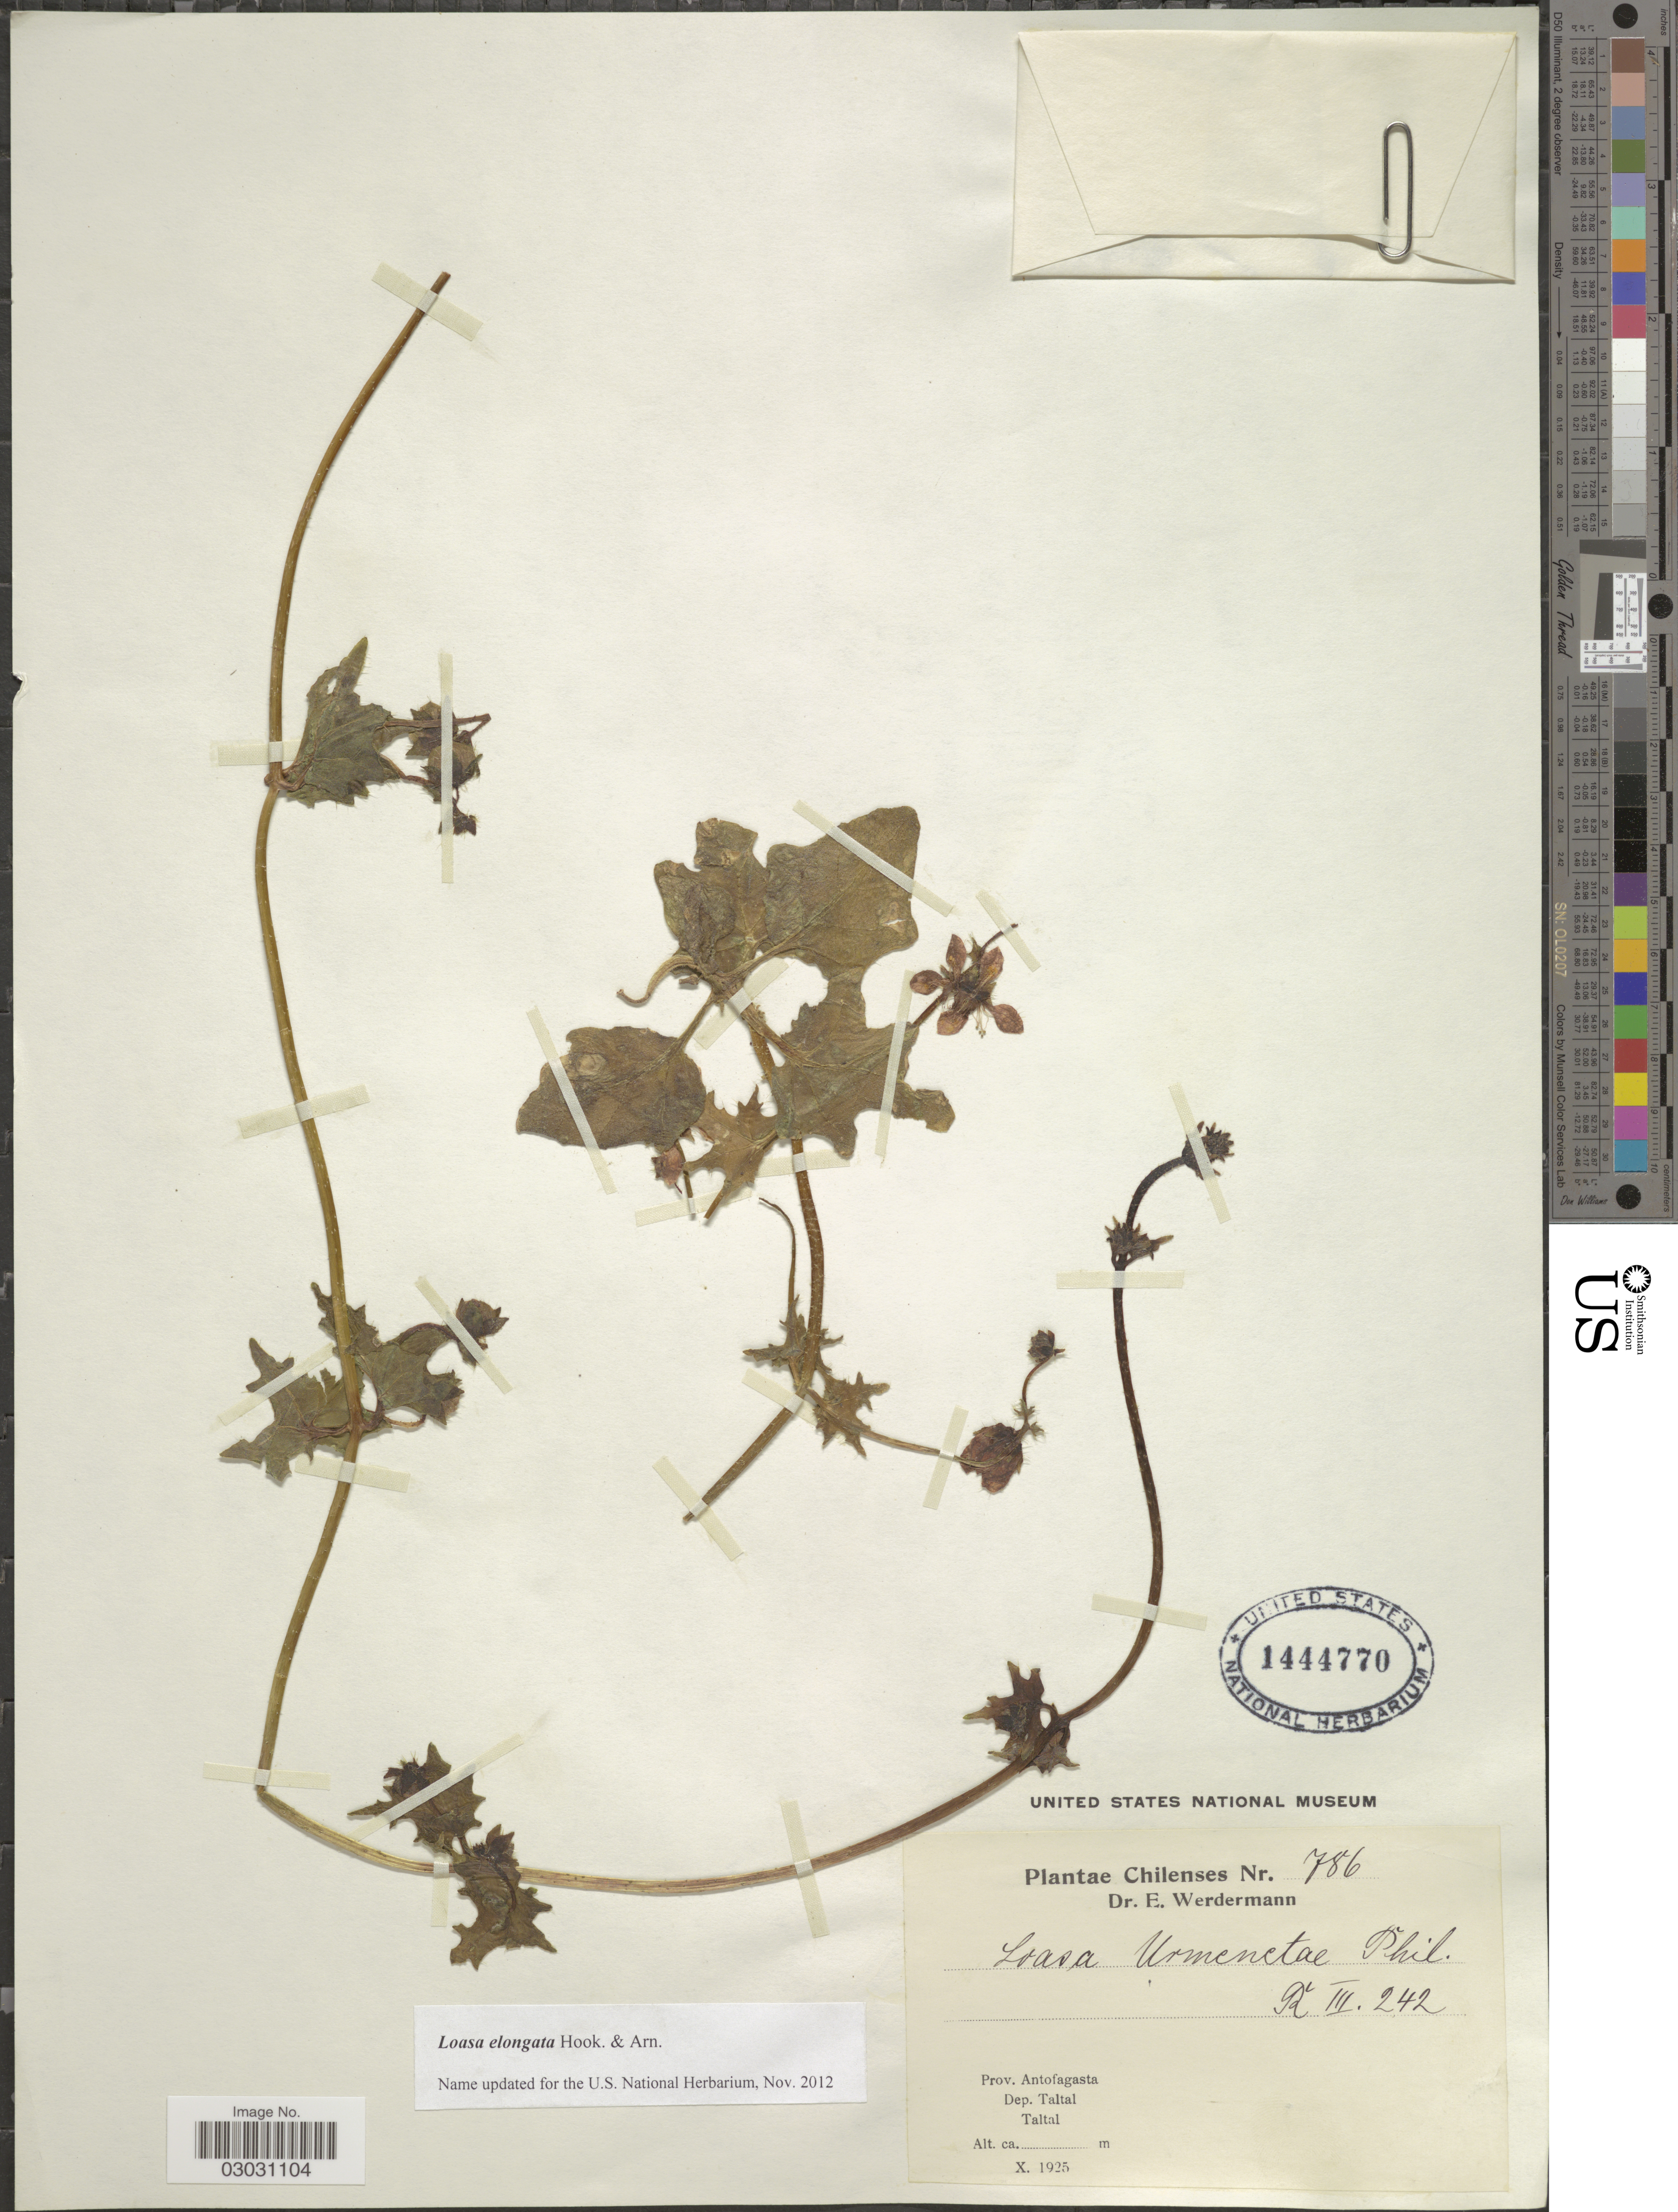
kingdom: Plantae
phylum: Tracheophyta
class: Magnoliopsida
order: Cornales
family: Loasaceae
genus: Loasa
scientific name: Loasa elongata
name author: Hook. & Arn.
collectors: E. Werdermann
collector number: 786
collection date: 1925-10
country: Chile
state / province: Antofagasta (II)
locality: Dep. Taltal, Taltal.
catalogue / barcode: US 1444770